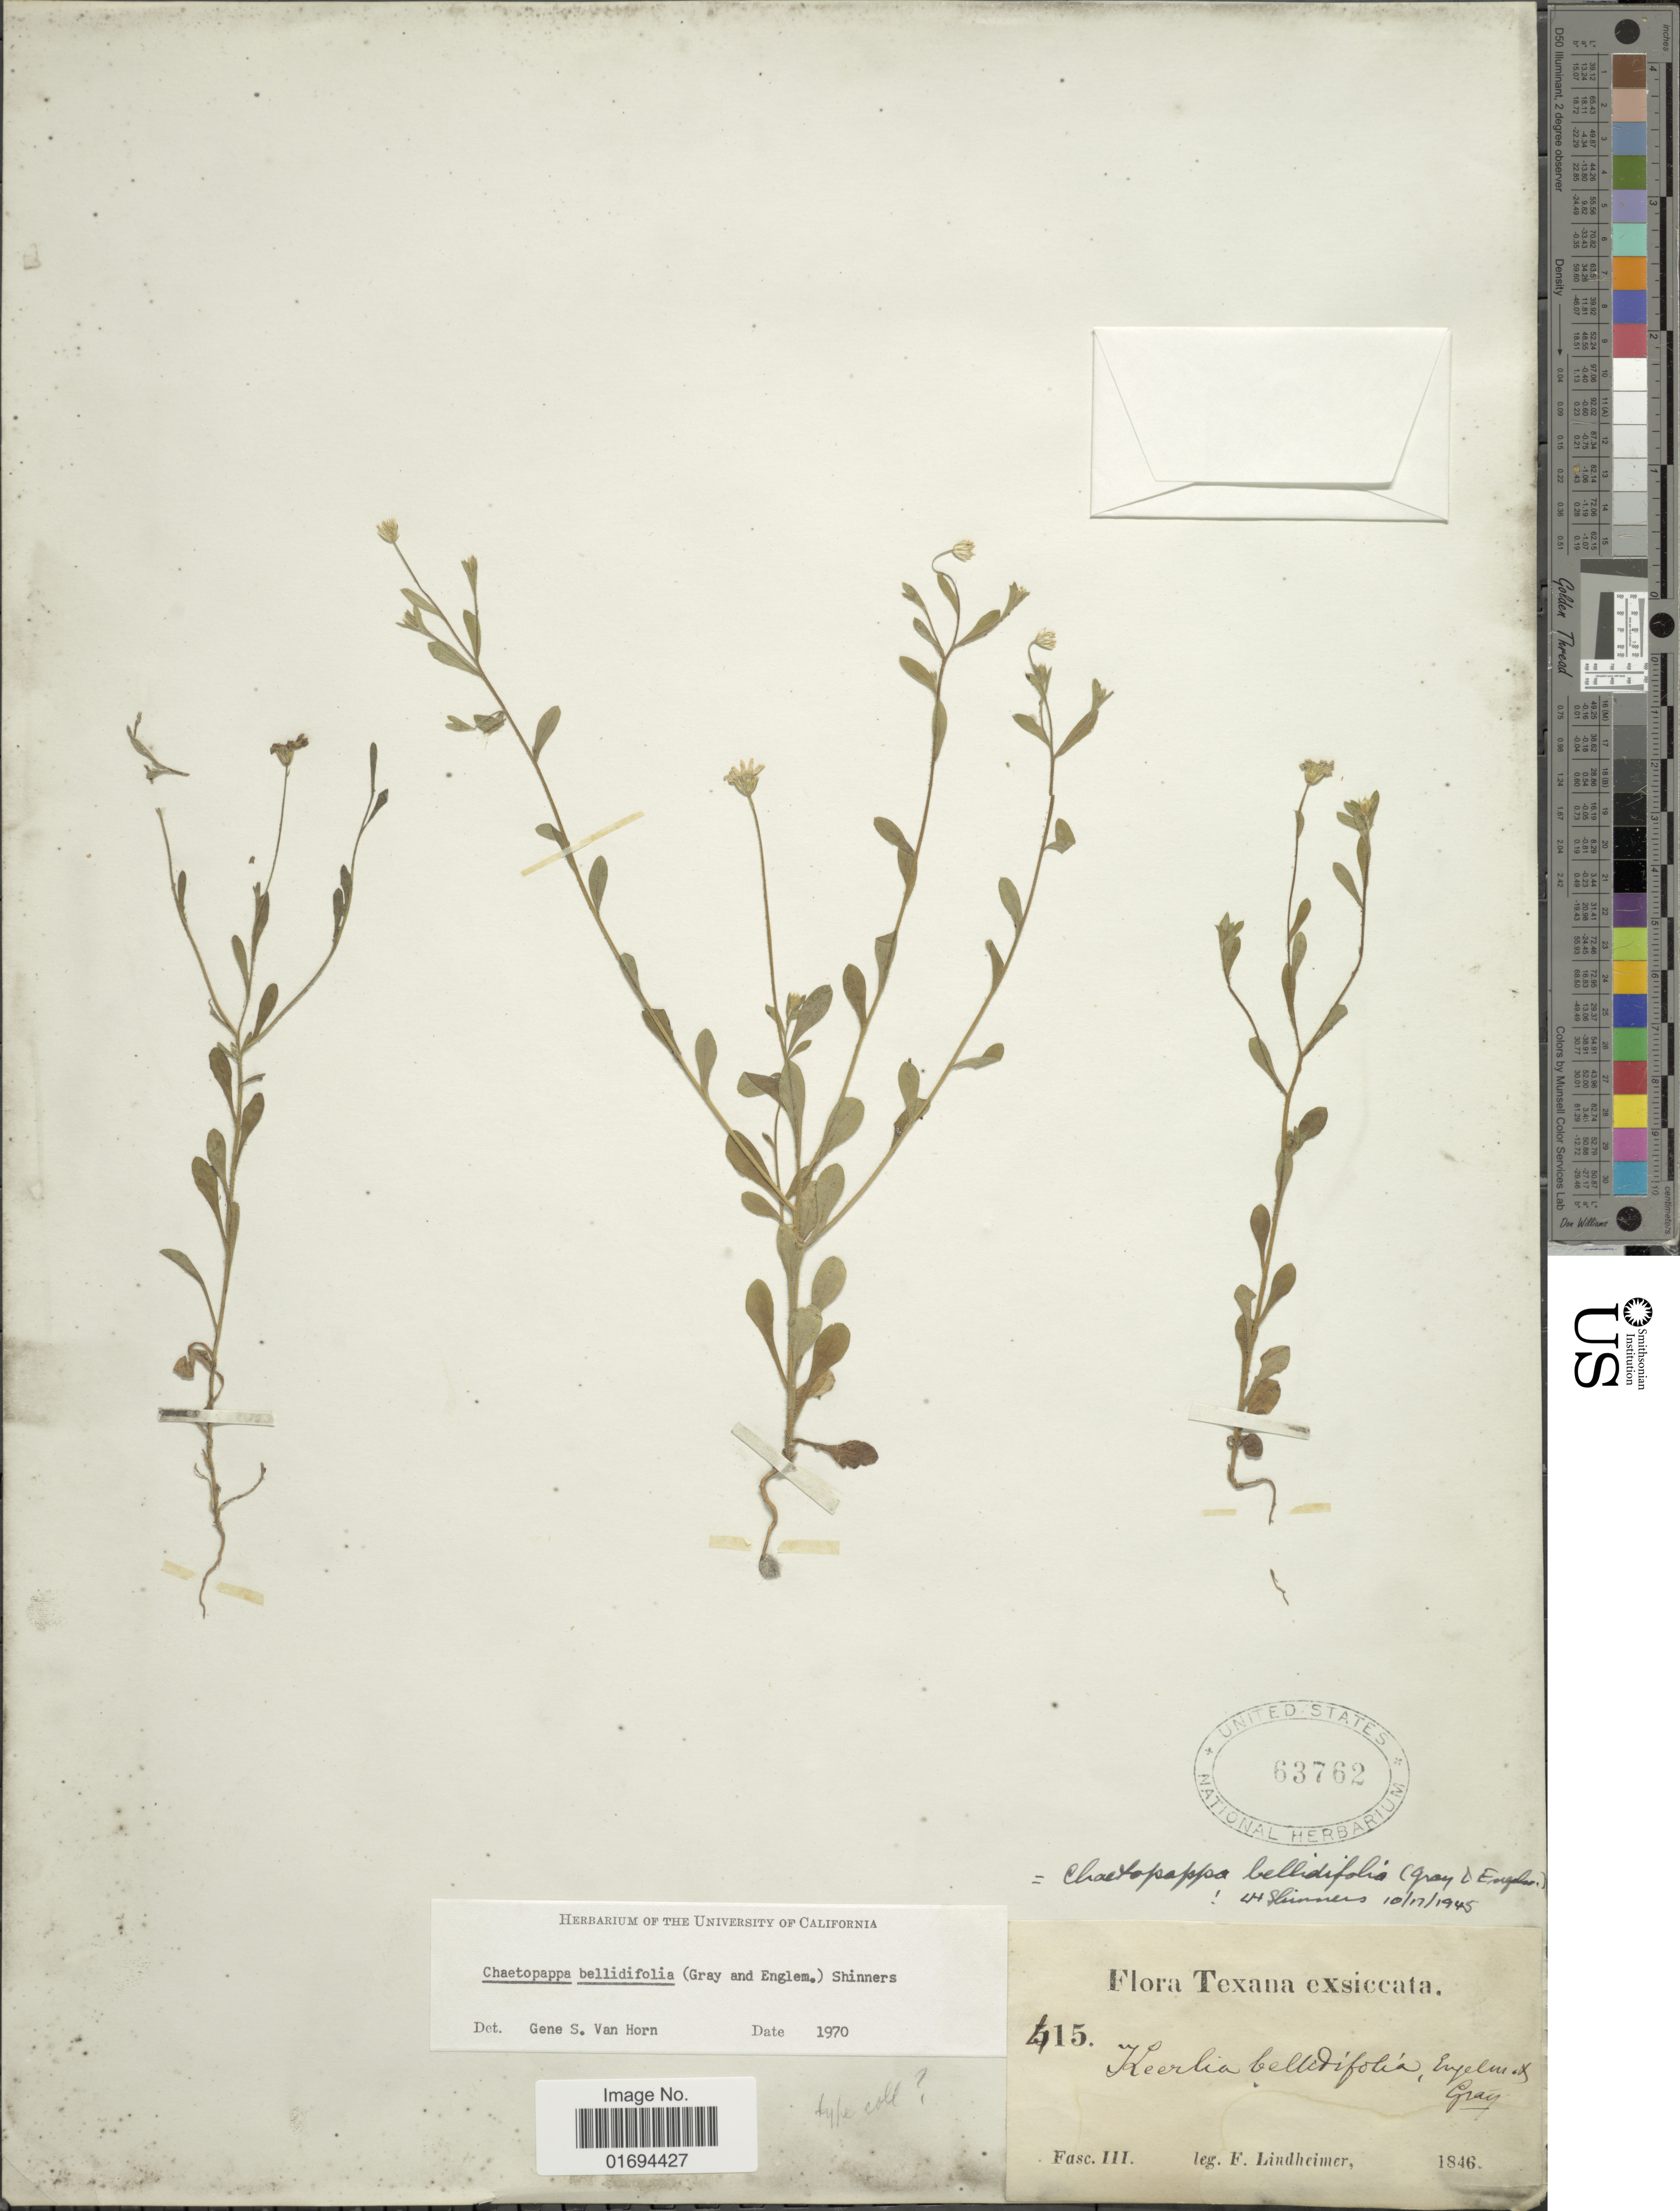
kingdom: Plantae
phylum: Tracheophyta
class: Magnoliopsida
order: Asterales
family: Asteraceae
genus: Chaetopappa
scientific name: Chaetopappa bellidifolia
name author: (A. Gray) Shinners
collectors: F. Lindheimer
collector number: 415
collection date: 1846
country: United States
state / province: Texas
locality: Texana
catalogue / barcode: US 63762